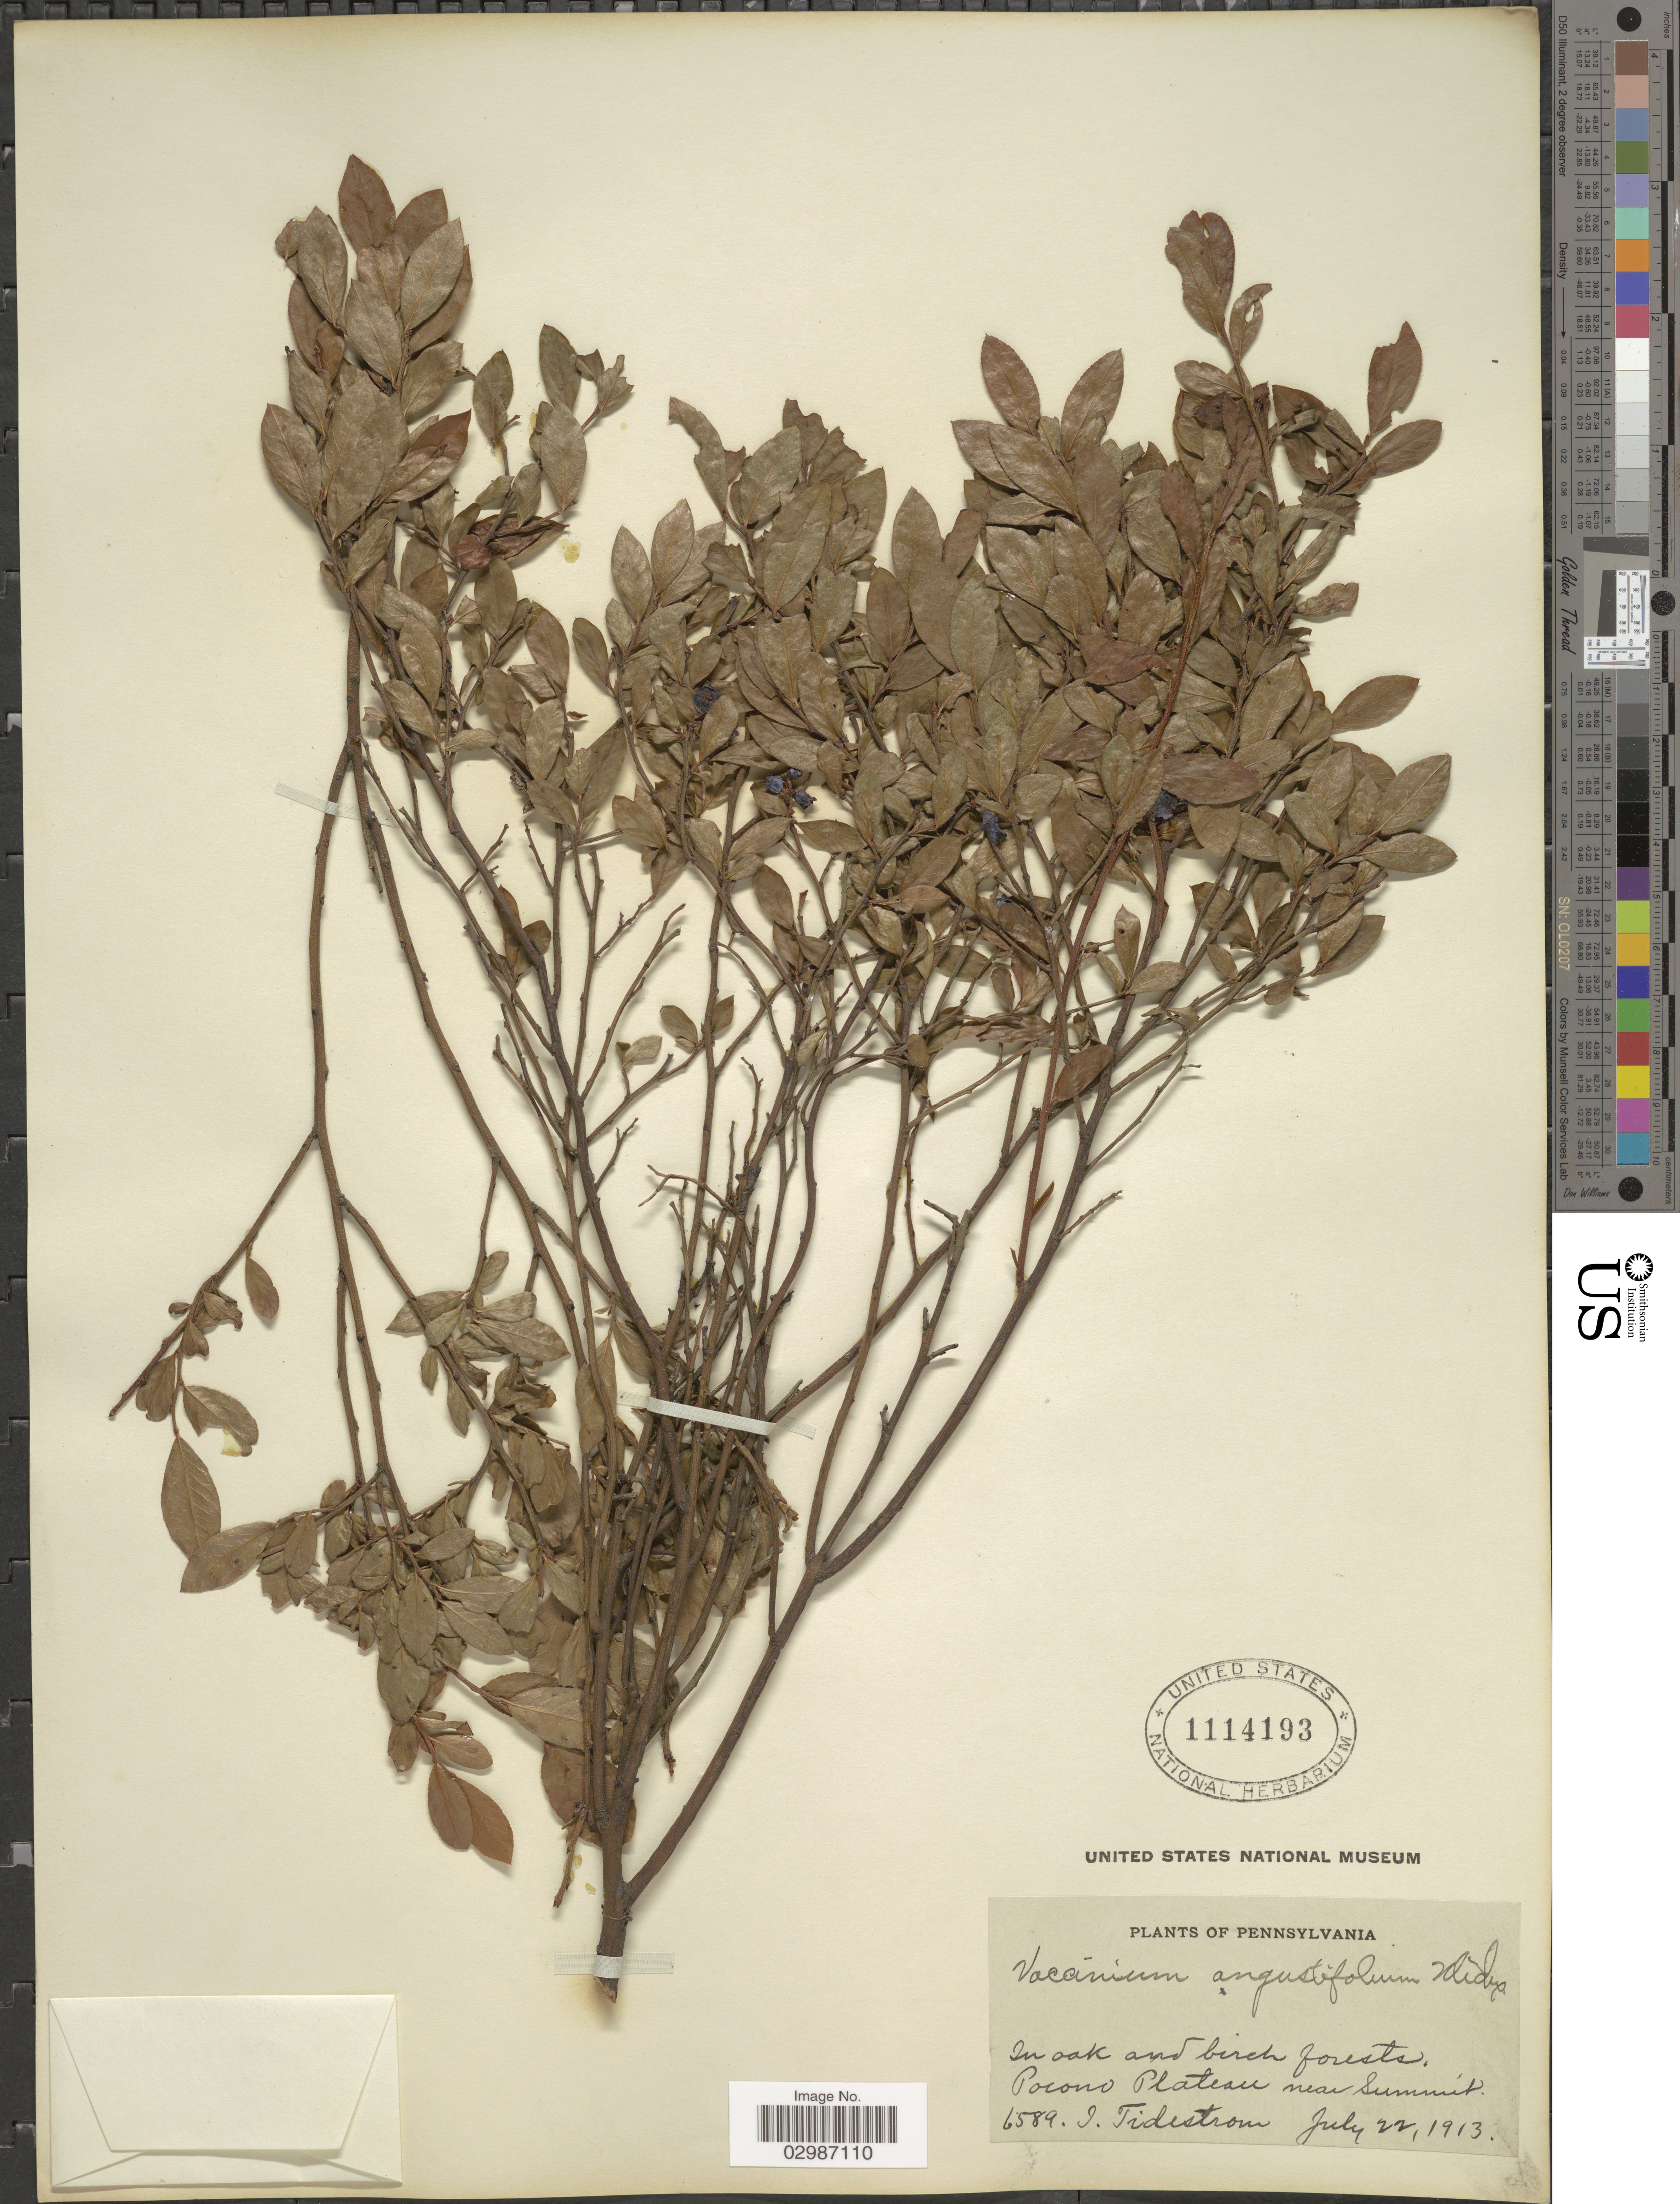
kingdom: Plantae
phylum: Tracheophyta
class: Magnoliopsida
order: Ericales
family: Ericaceae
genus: Vaccinium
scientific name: Vaccinium angustifolium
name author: Aiton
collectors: J. Tidestrom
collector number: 6589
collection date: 1913-07-22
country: United States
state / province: Pennsylvania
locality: Pocono Plateau near summit.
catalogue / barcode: US 1114193